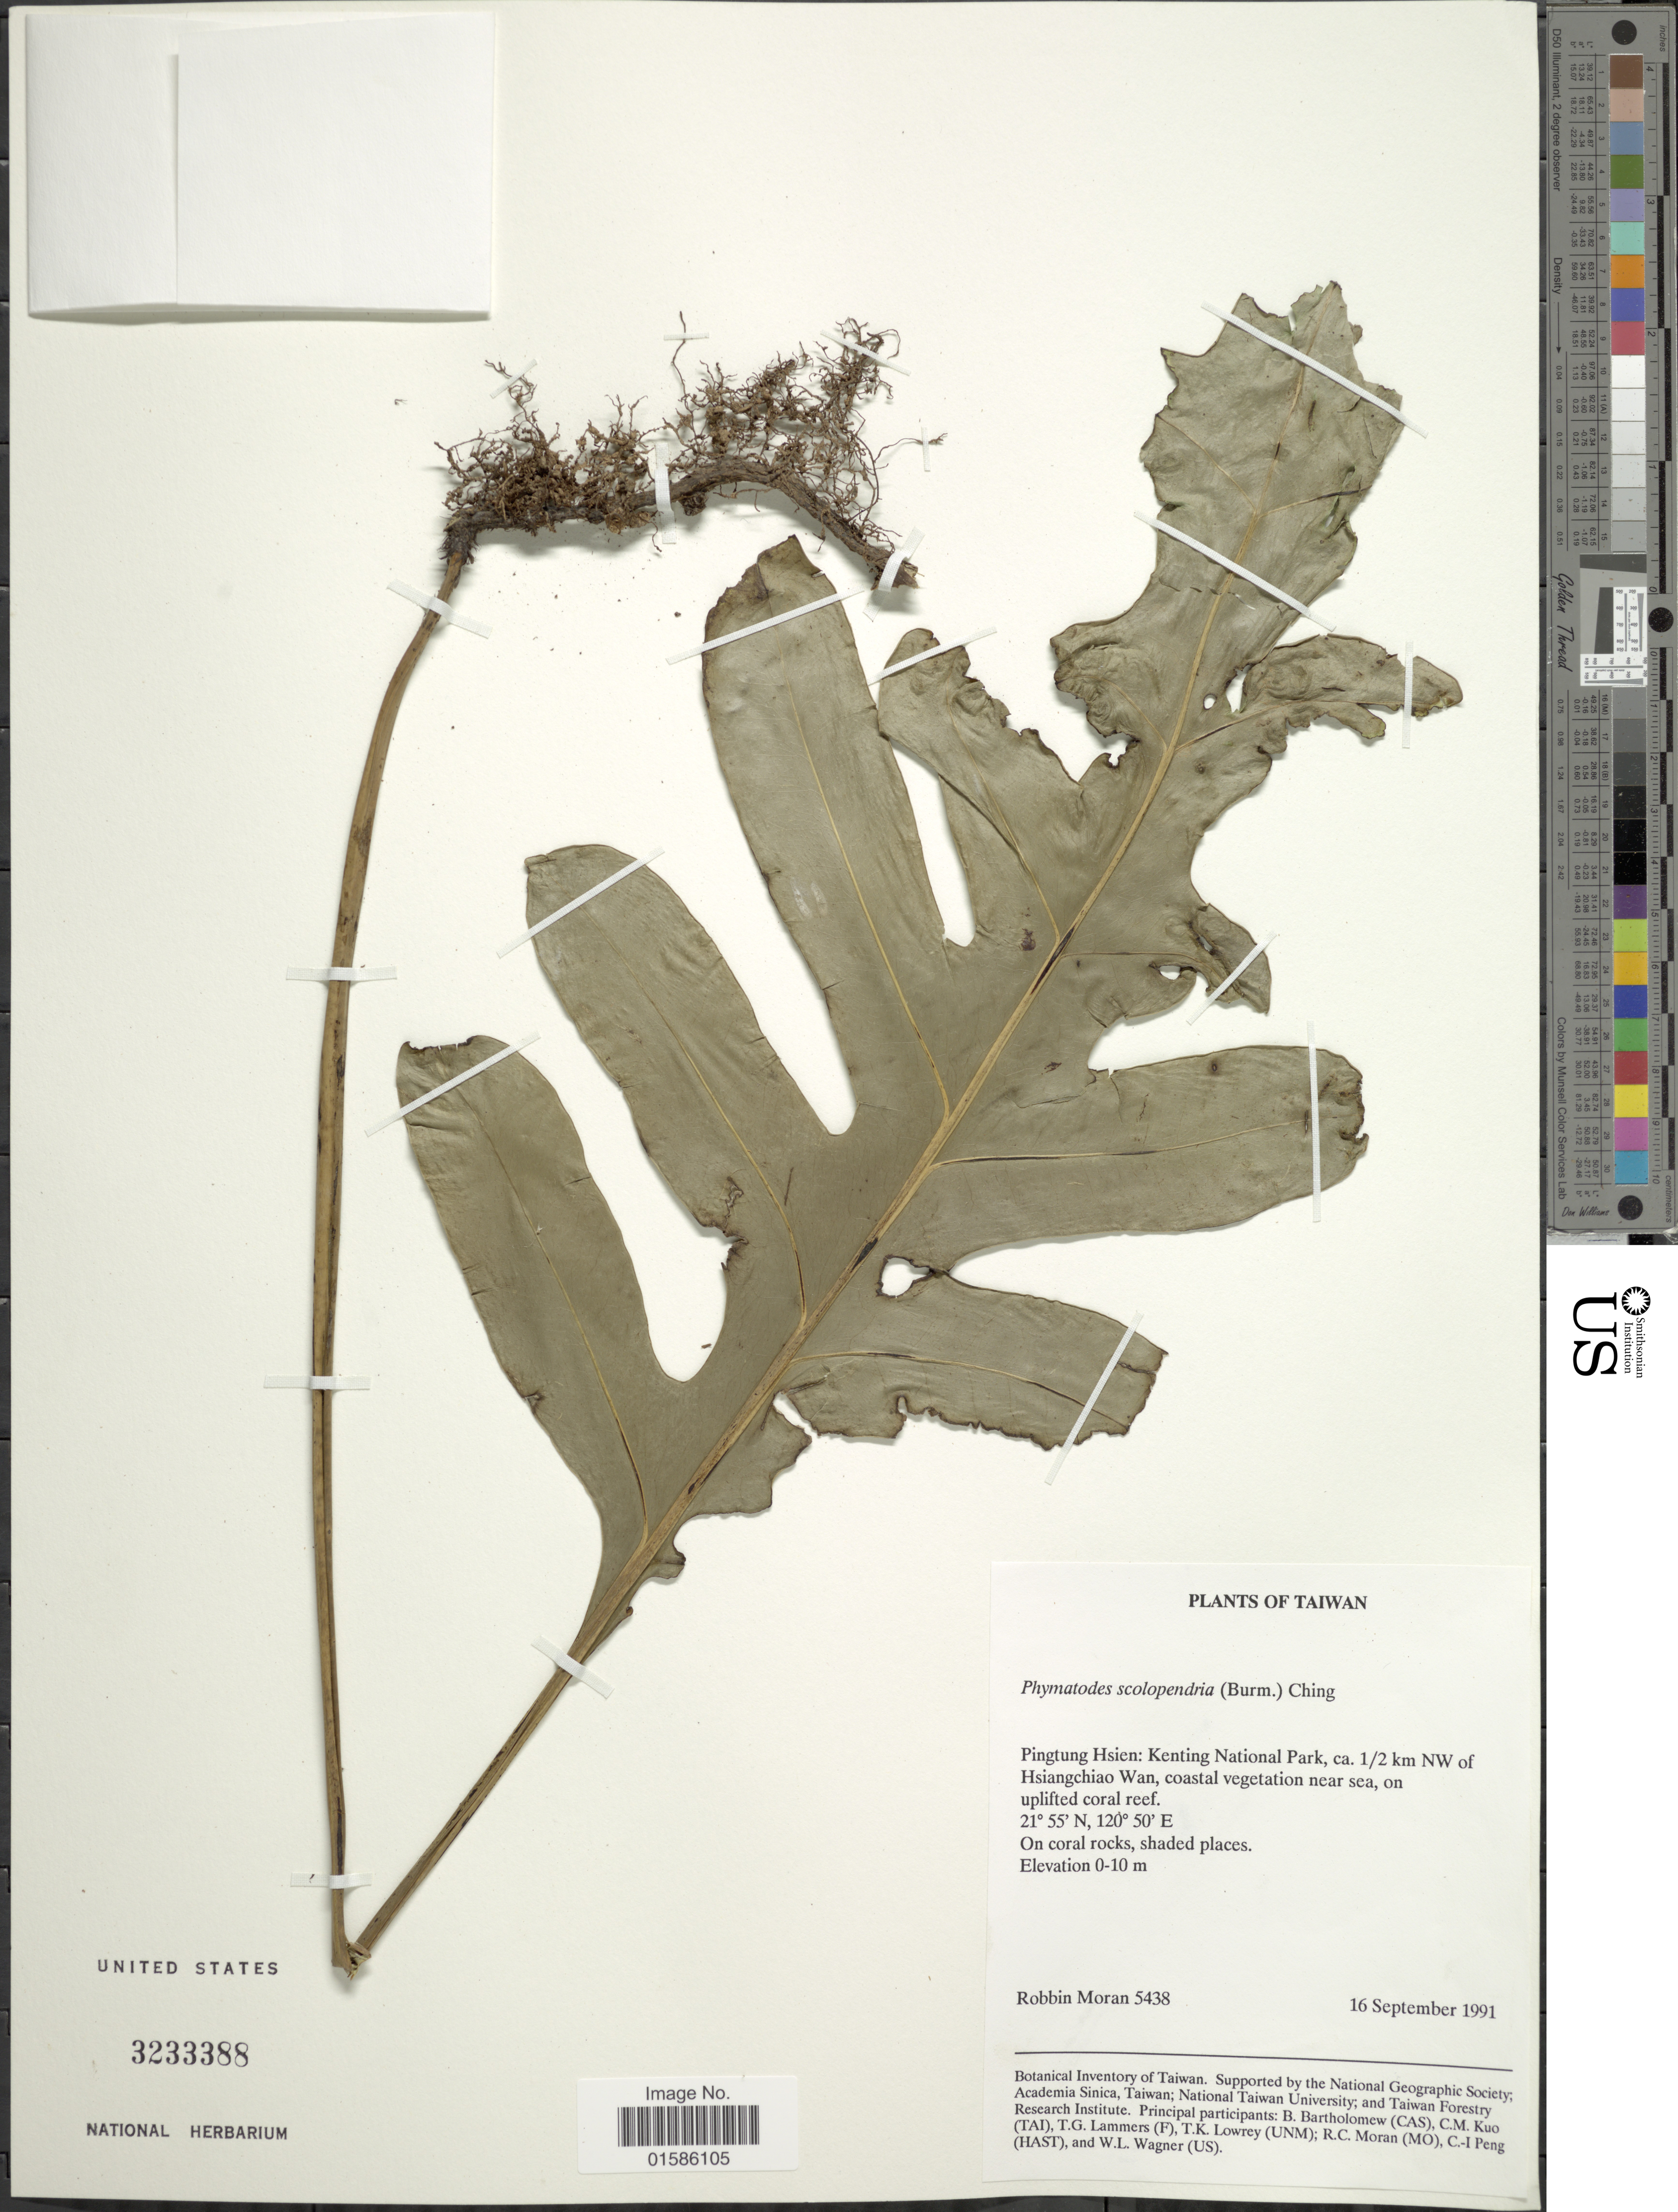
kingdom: Plantae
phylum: Tracheophyta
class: Polypodiopsida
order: Polypodiales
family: Polypodiaceae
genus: Microsorum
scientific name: Microsorum scolopendria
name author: (Burm. f.) Copel.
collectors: R. C. Moran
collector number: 5438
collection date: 1991-09-16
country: Taiwan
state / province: Pingtung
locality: Pingtung Hsien: Kenting National Park, ca. 1/2 km NW of Hsiangchia Wan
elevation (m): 0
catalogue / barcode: US 3233388